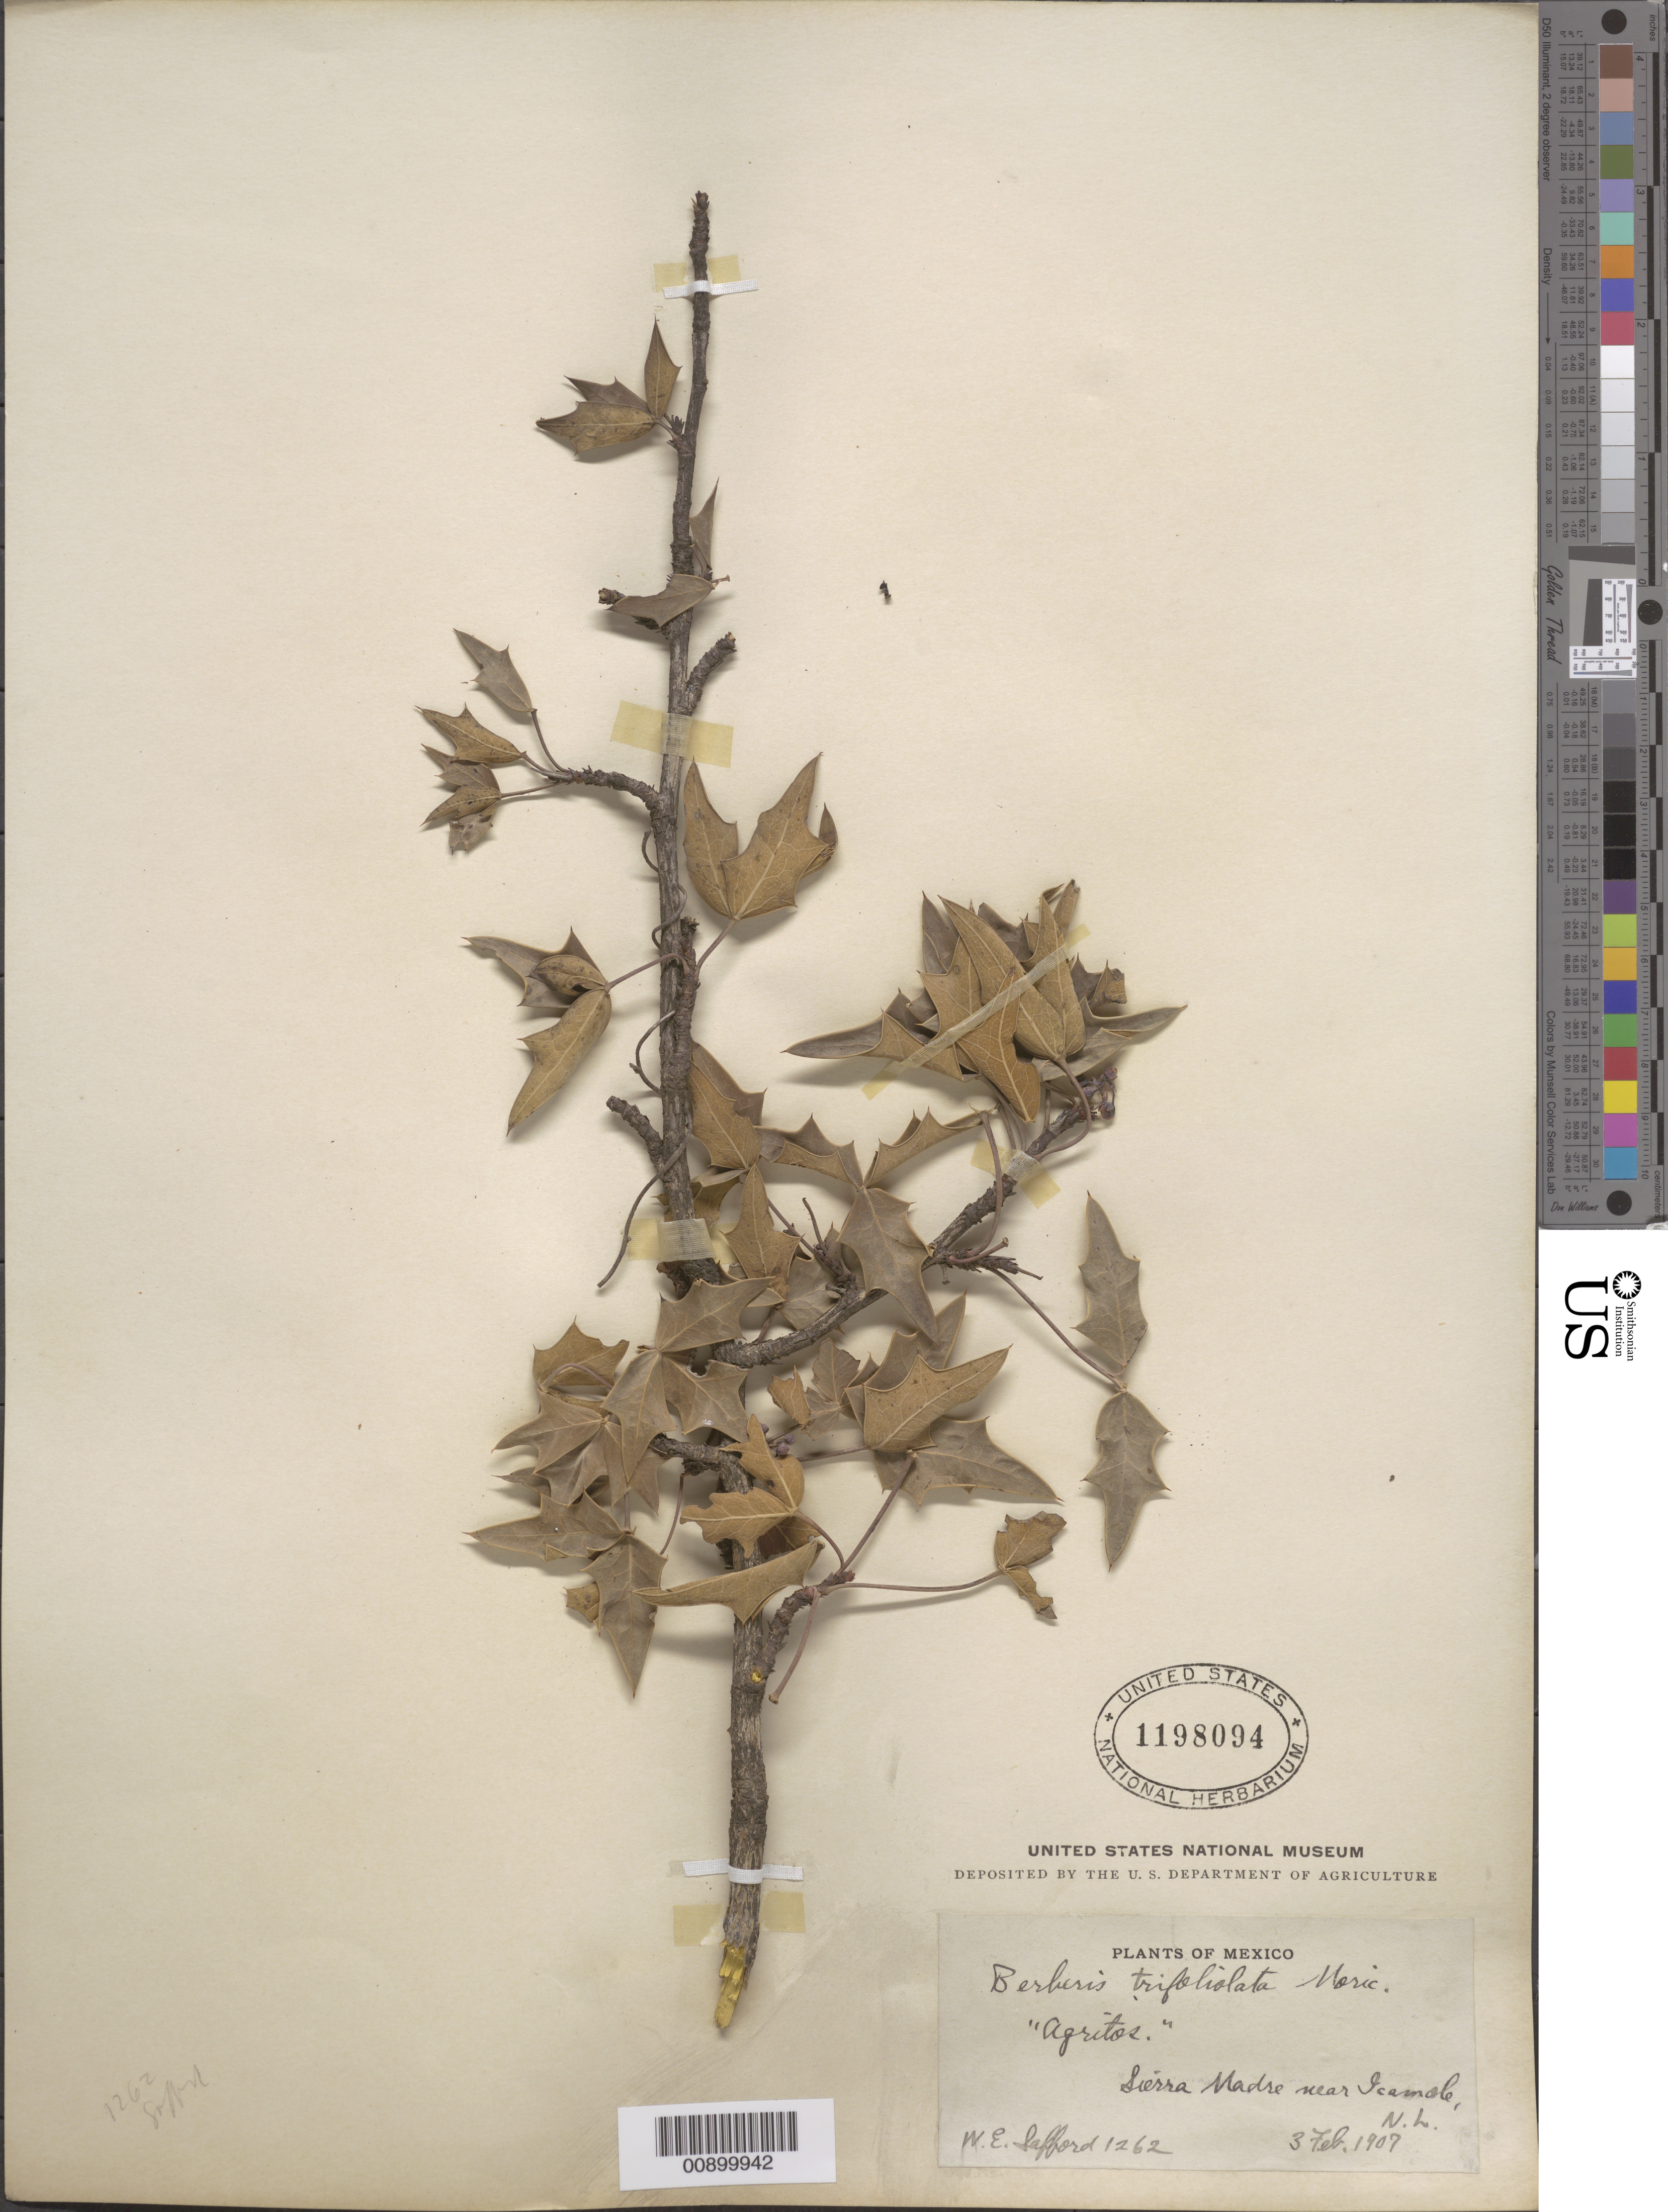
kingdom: Plantae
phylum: Tracheophyta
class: Magnoliopsida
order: Ranunculales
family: Berberidaceae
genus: Mahonia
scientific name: Mahonia trifoliolata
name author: (Monic.) Fedde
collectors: W. E. Safford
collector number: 1262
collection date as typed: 03 Feb 1907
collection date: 1907-02-03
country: Mexico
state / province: Nuevo León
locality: Sierra Madre near Icamole, Nuevo León.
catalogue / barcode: US 1198094